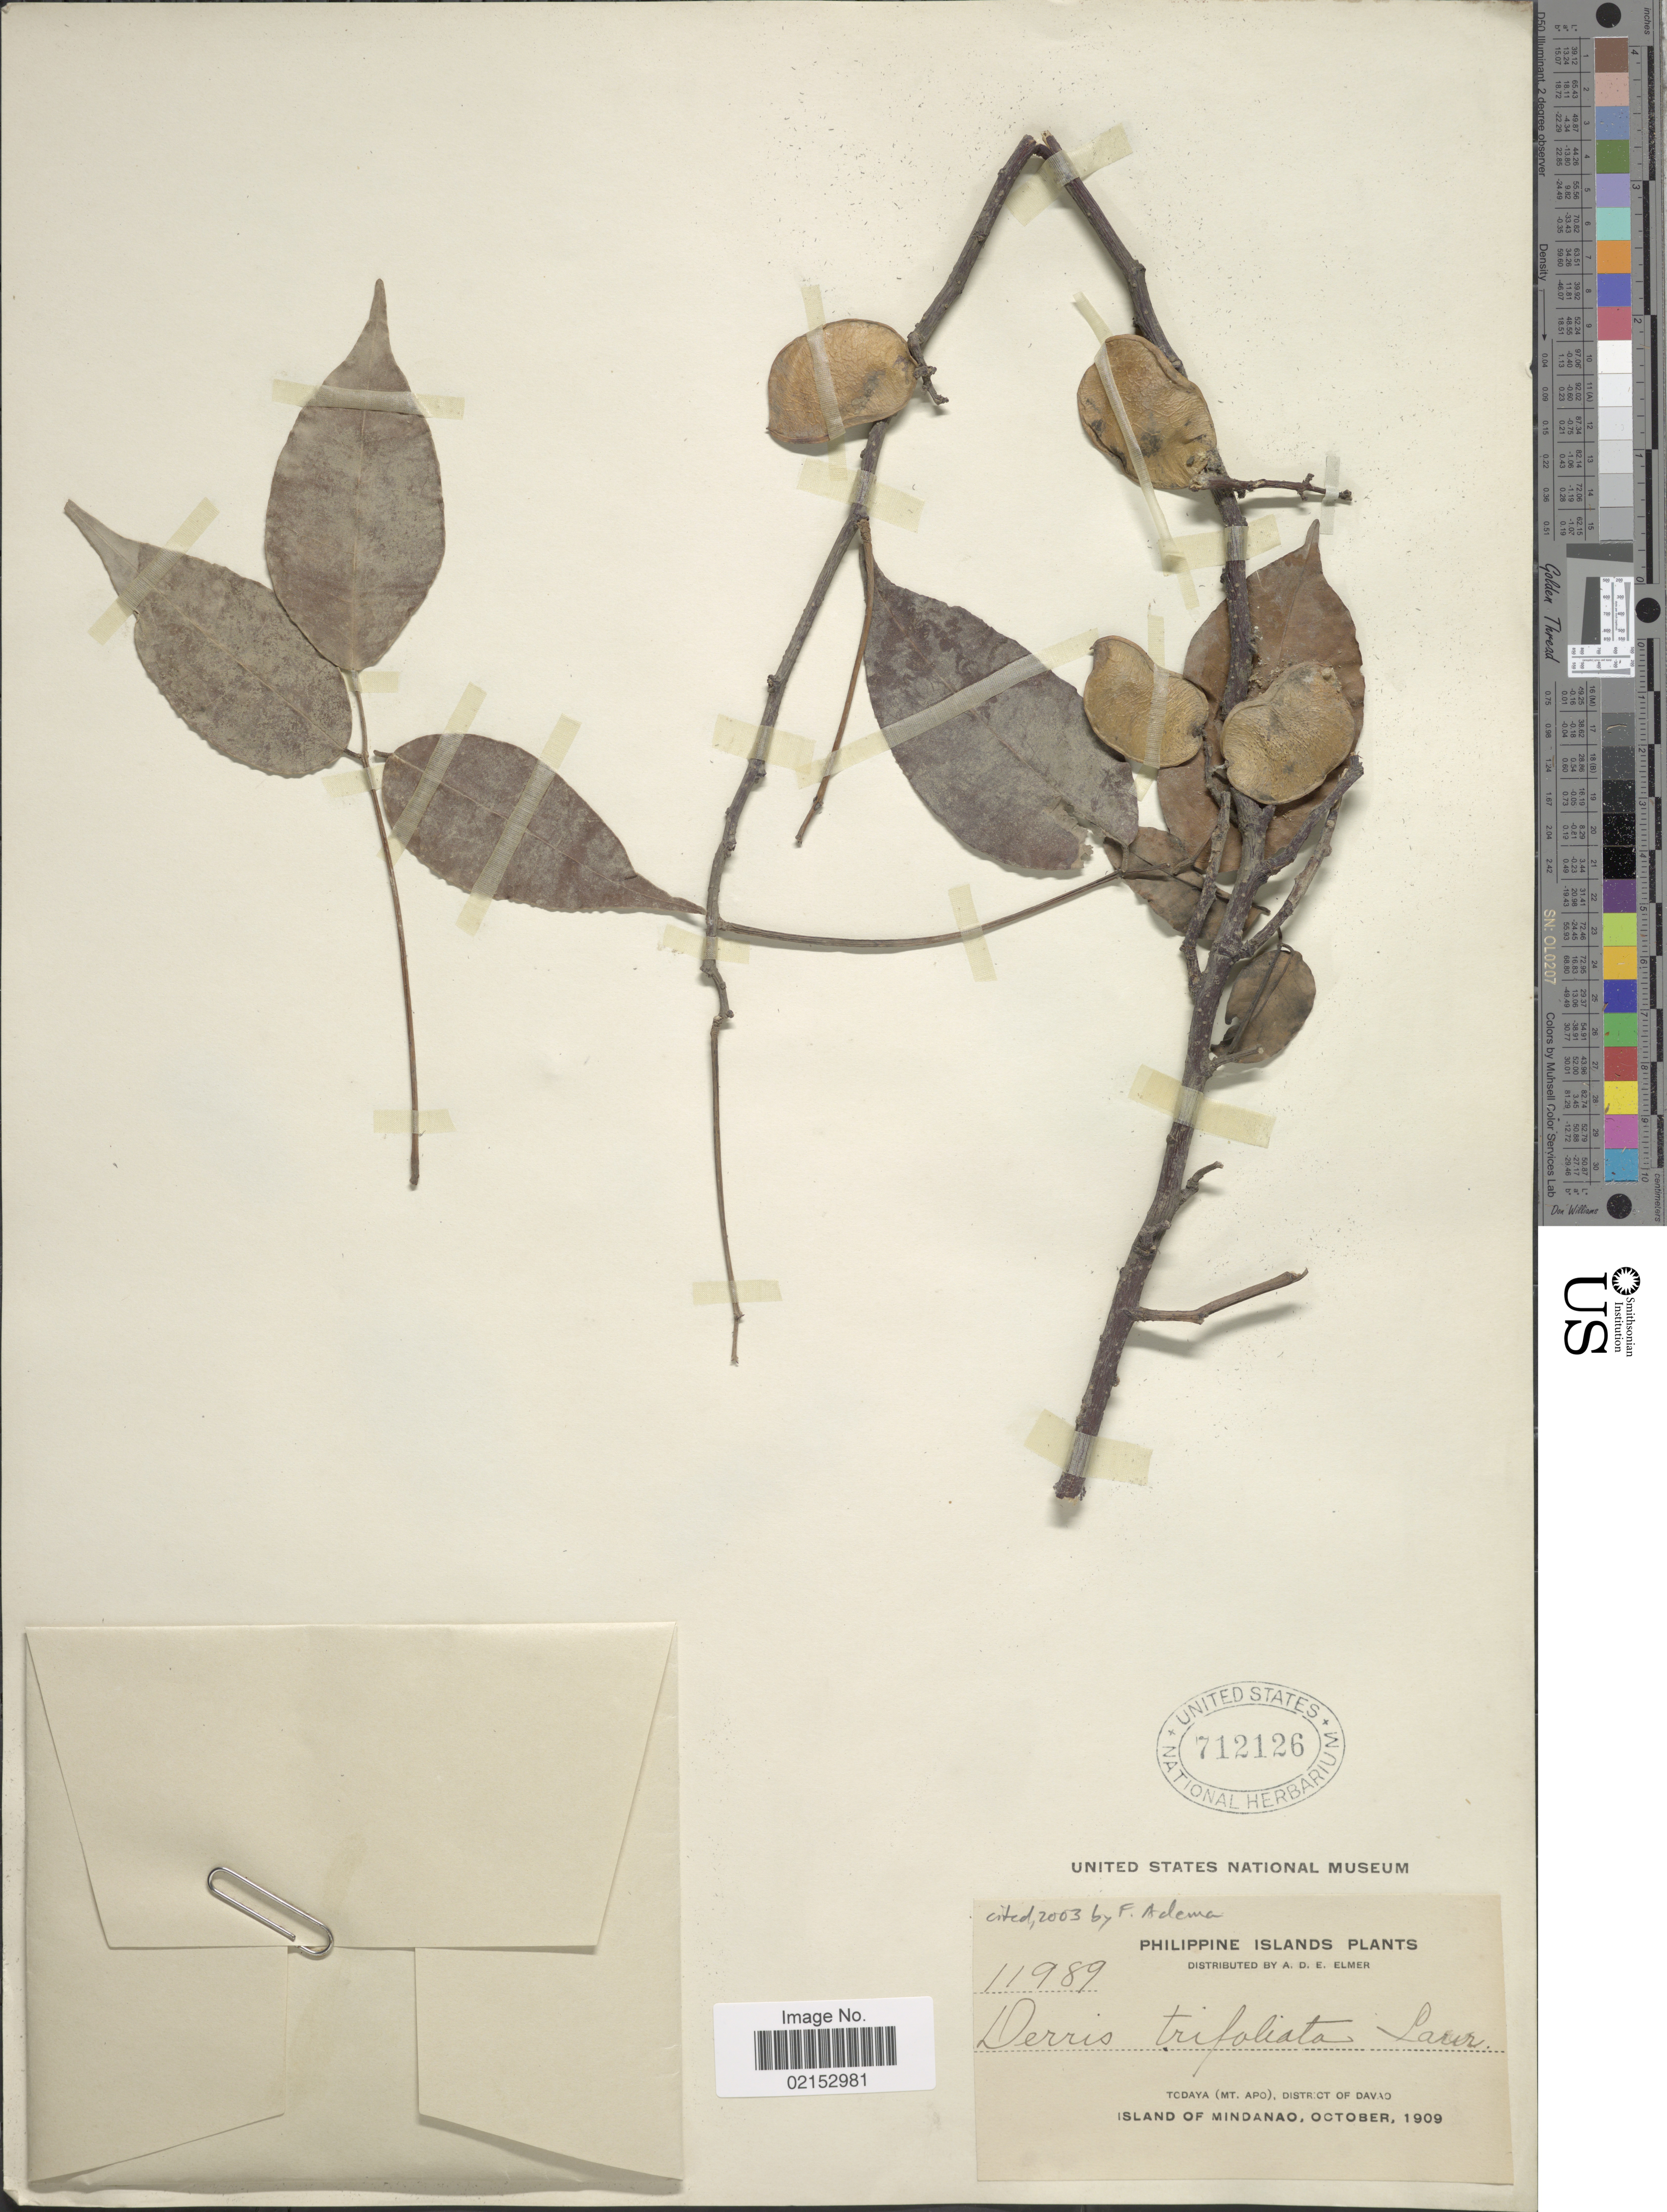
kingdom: Plantae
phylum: Tracheophyta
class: Magnoliopsida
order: Fabales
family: Fabaceae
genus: Derris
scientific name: Derris trifoliata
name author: Lour.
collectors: A. D. E. Elmer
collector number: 11989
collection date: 1909-10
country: Philippines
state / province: Davao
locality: Philippine Islands, Todaya (Mt. Apo), District of Davao, Island of Mindanao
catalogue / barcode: US 712126